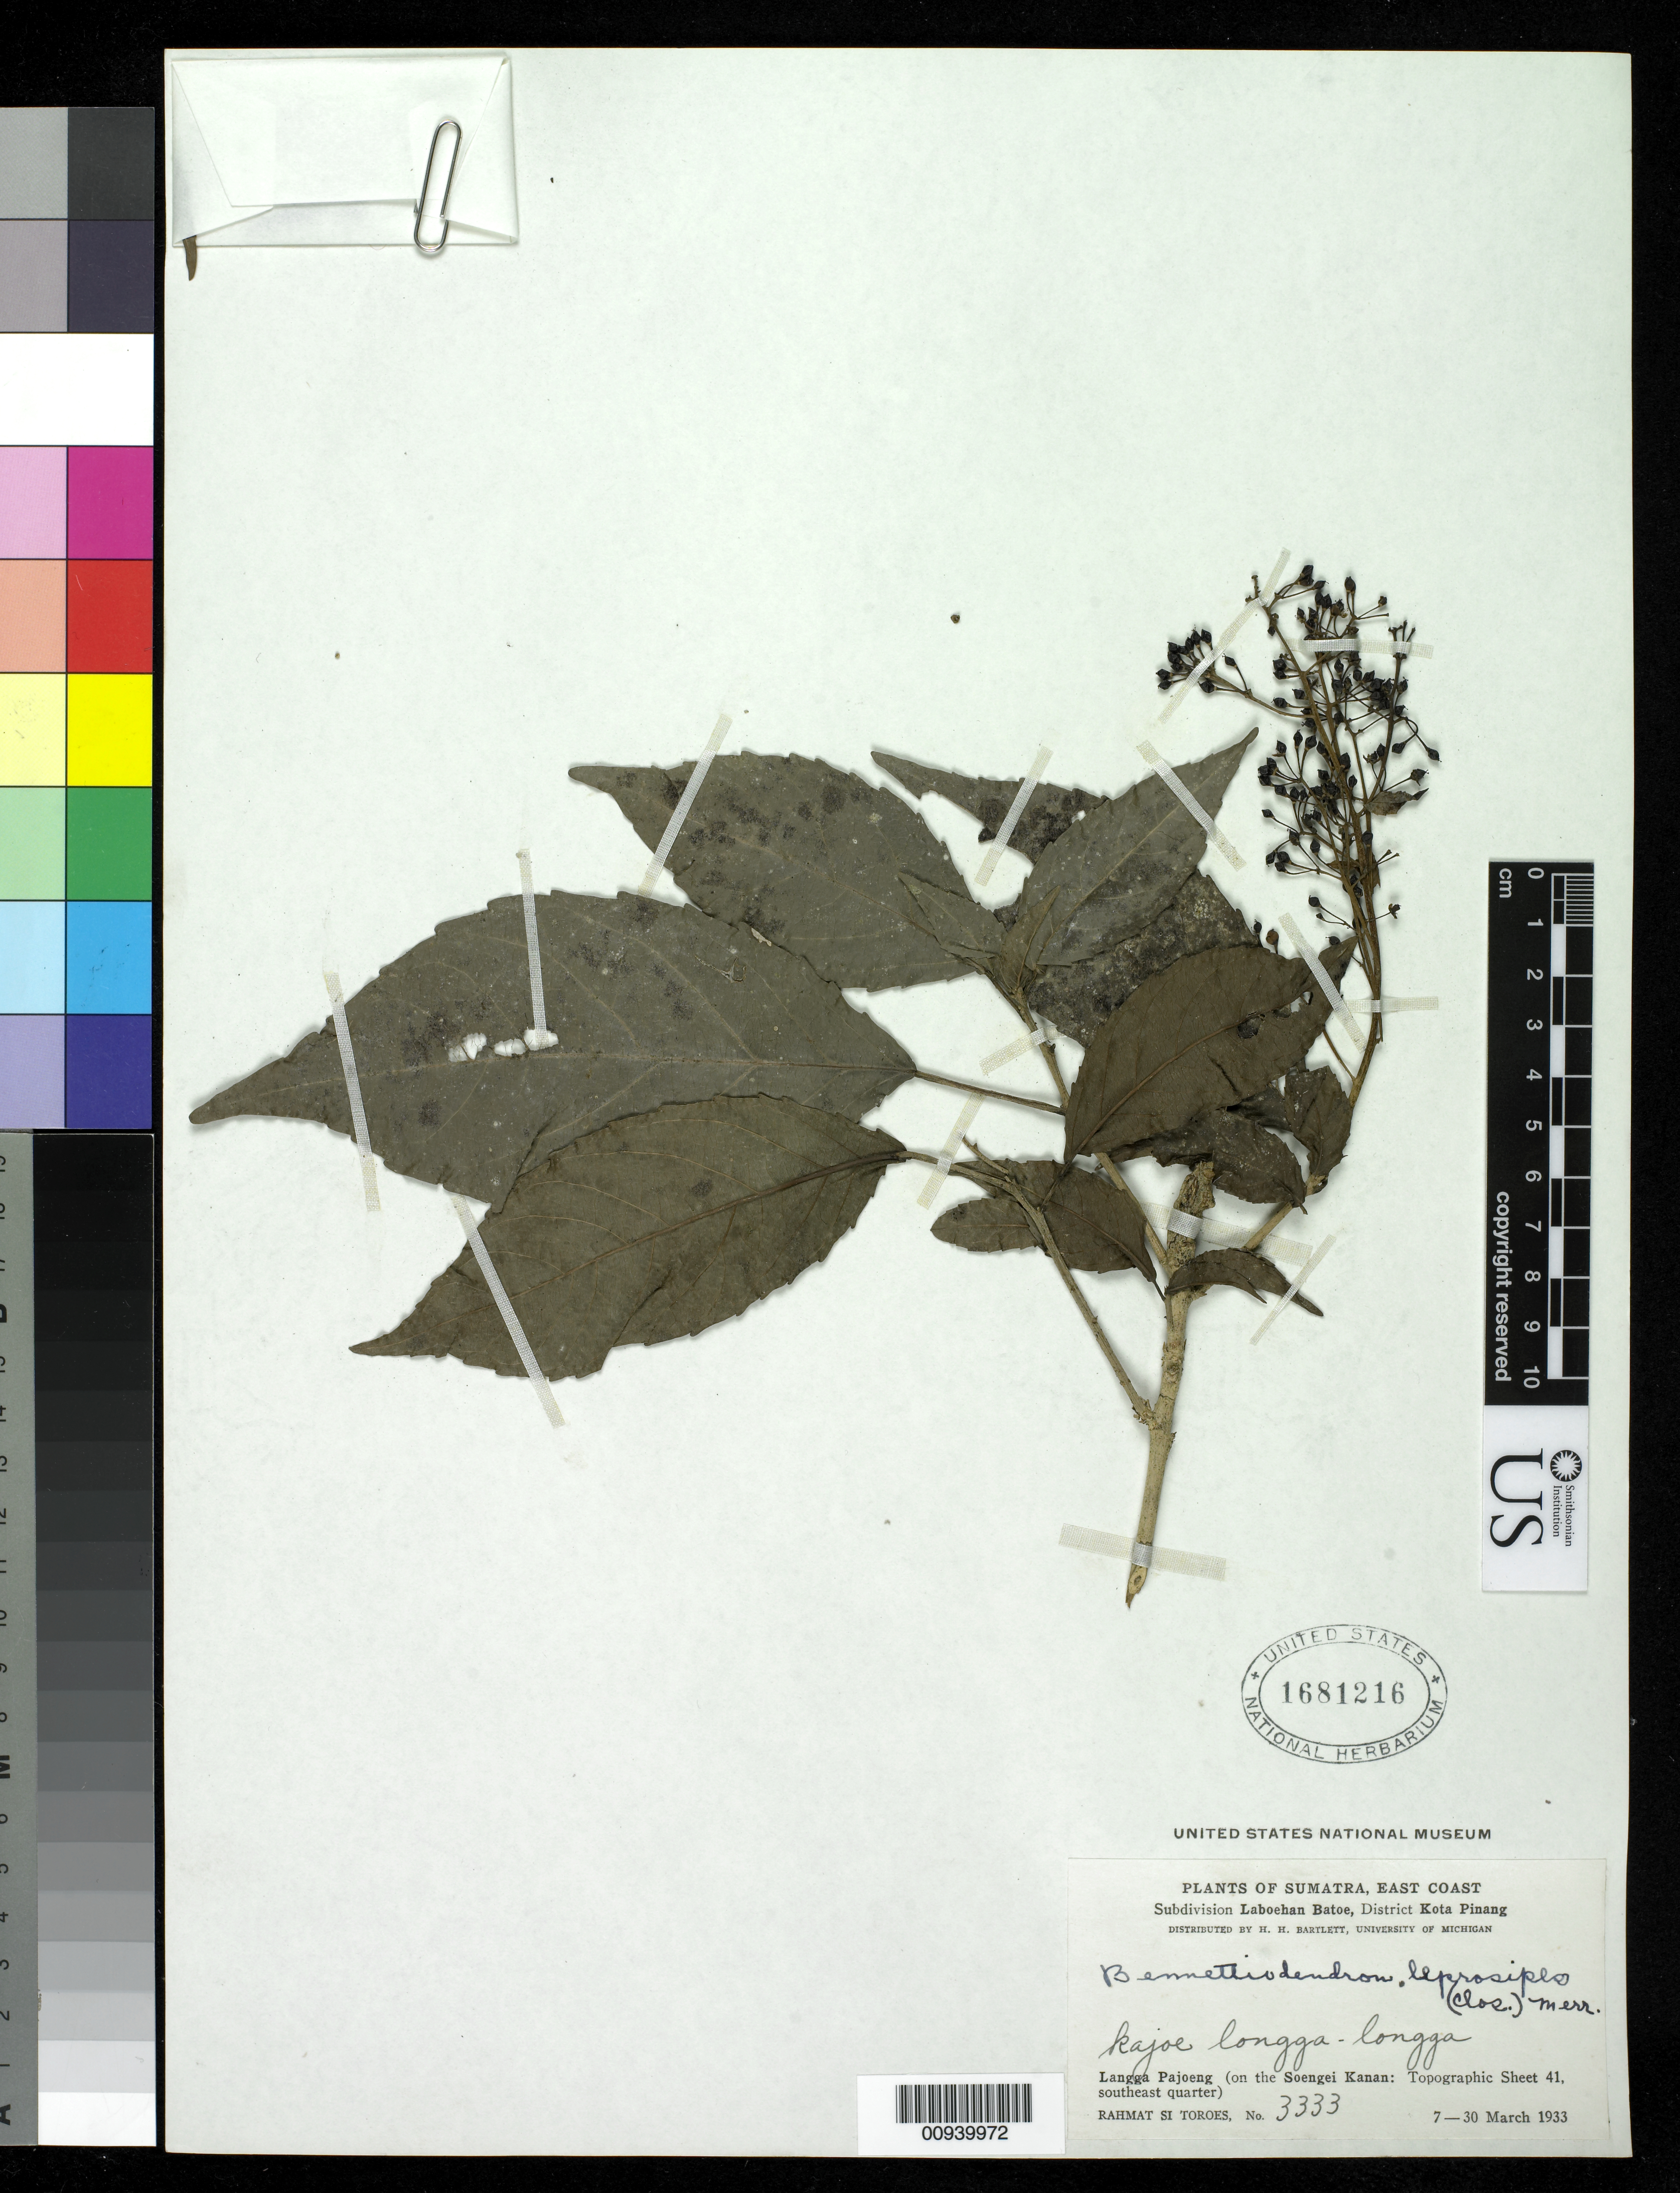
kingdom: Plantae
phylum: Tracheophyta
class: Magnoliopsida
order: Malpighiales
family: Salicaceae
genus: Bennettiodendron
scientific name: Bennettiodendron leprosipes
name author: (Clos) Merr.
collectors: Rahmat Si Boeea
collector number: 3333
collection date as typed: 07 Mar 1933 to 30 Mar 1933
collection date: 1933-03-07/1933-03-30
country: Indonesia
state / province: Sumatra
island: Sumatra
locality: East Coast, Subdivision Laboehan Batoe, District Kota Pinang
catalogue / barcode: US 1681216